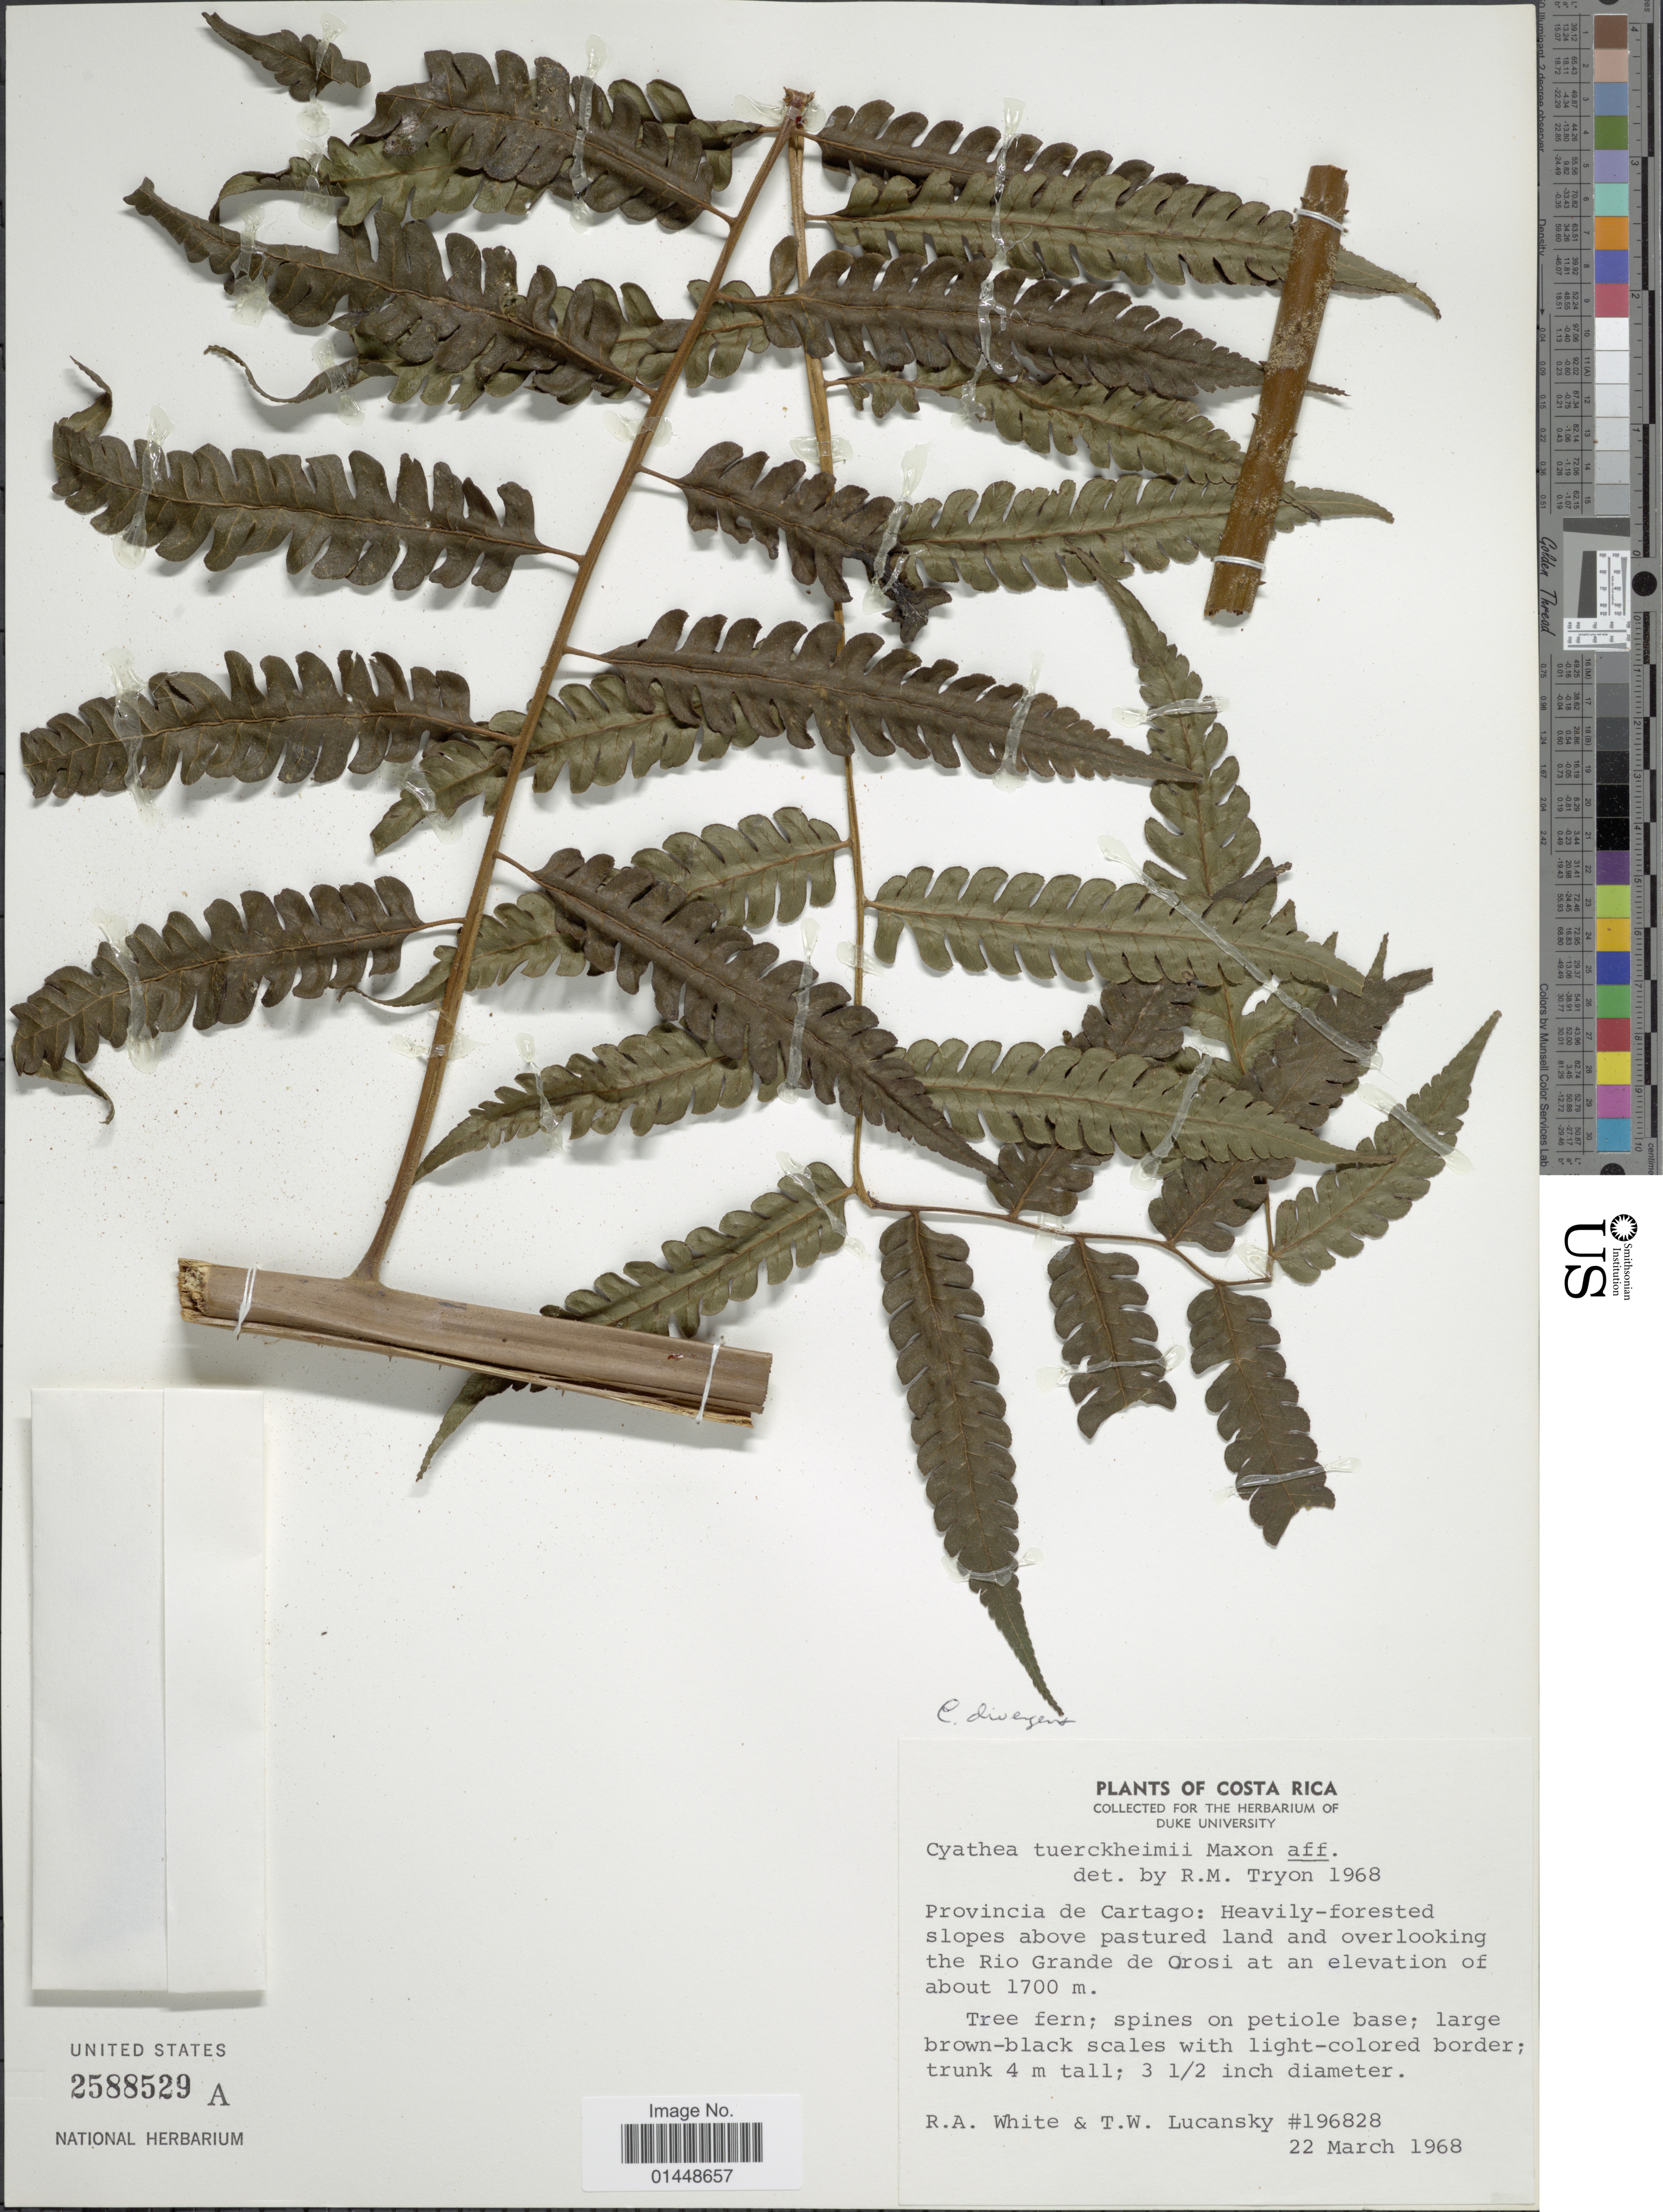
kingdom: Plantae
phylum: Tracheophyta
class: Polypodiopsida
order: Cyatheales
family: Cyatheaceae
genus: Cyathea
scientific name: Cyathea divergens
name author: Kunze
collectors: R. A. White & T. Lucansky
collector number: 196828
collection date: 1968-03-22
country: Costa Rica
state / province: Cartago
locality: Provincia de Cartago: Heavily-forested slopes above pastured land and overlooking the Rio Grande de Orosi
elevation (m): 1700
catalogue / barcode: US 2588529A